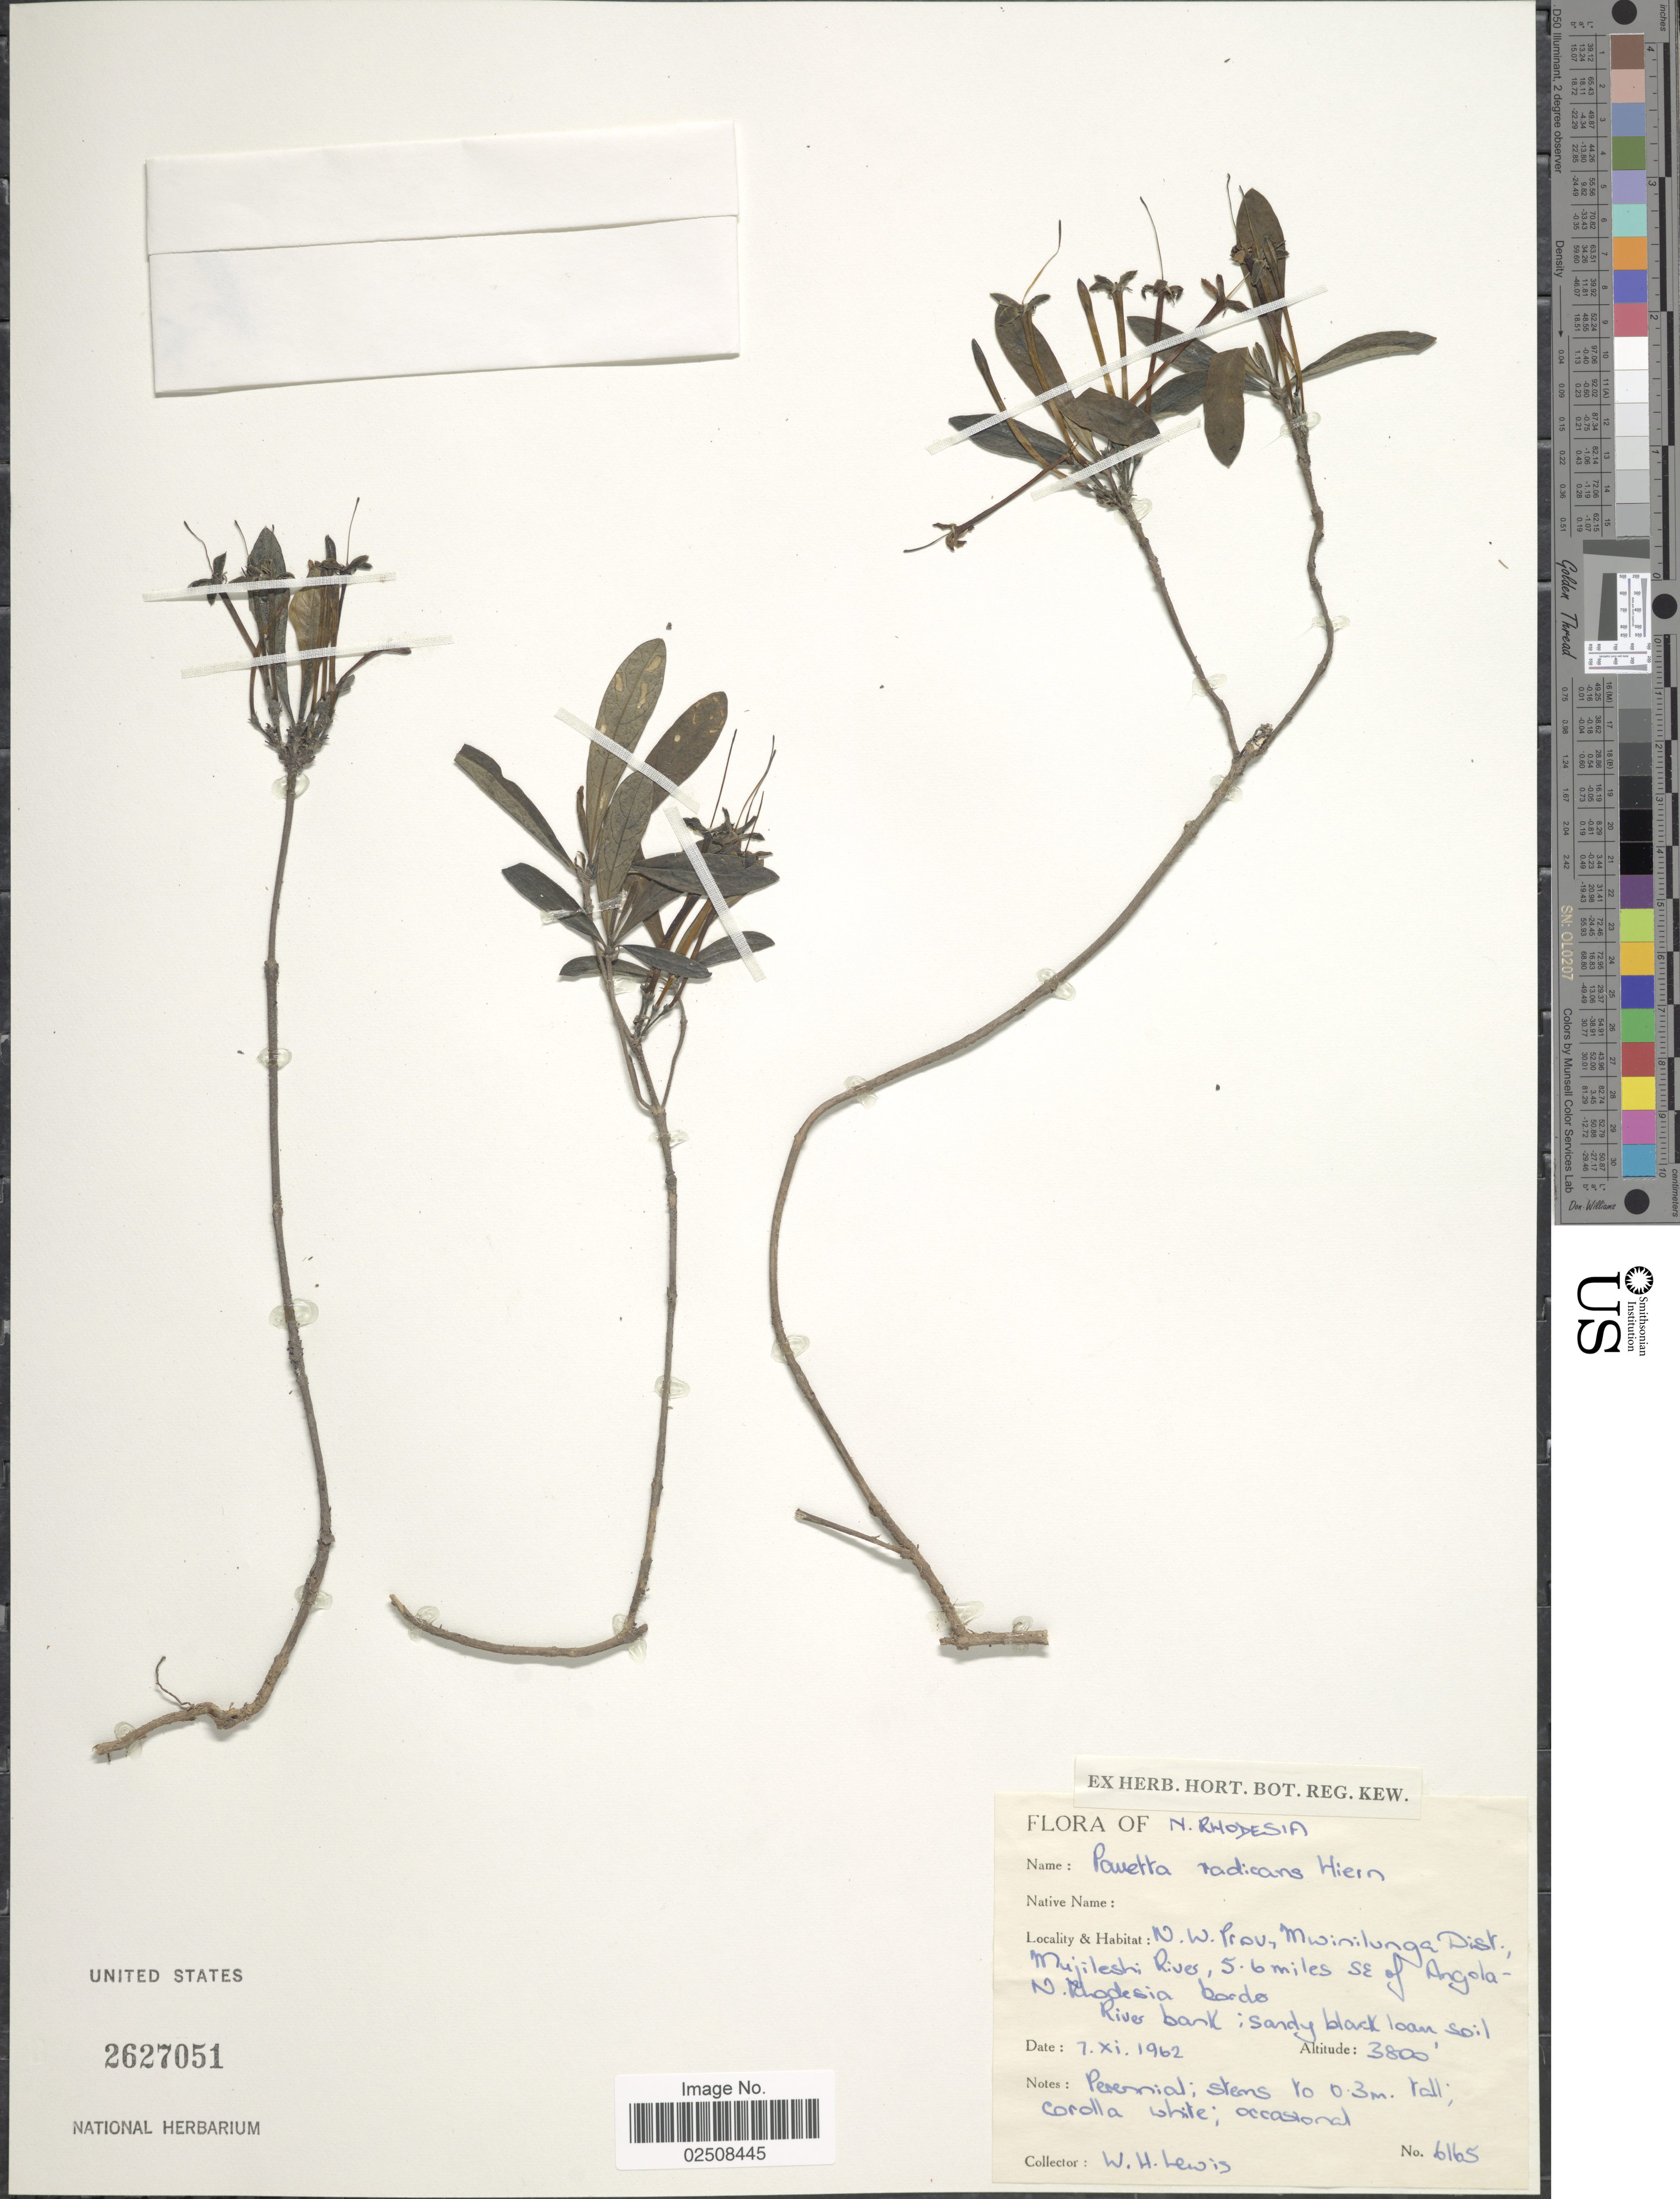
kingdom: Plantae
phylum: Tracheophyta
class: Magnoliopsida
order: Gentianales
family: Rubiaceae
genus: Pavetta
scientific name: Pavetta radicans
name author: Hiern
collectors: W. H. Lewis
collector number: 6165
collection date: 1962-11-07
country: Zambia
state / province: North-Western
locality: N.W. Prov., Mwinilunga Dist., Mujileshi River, 5.6 miles SE of Angola-N. Rhodesia bords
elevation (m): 1158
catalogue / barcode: US 2627051